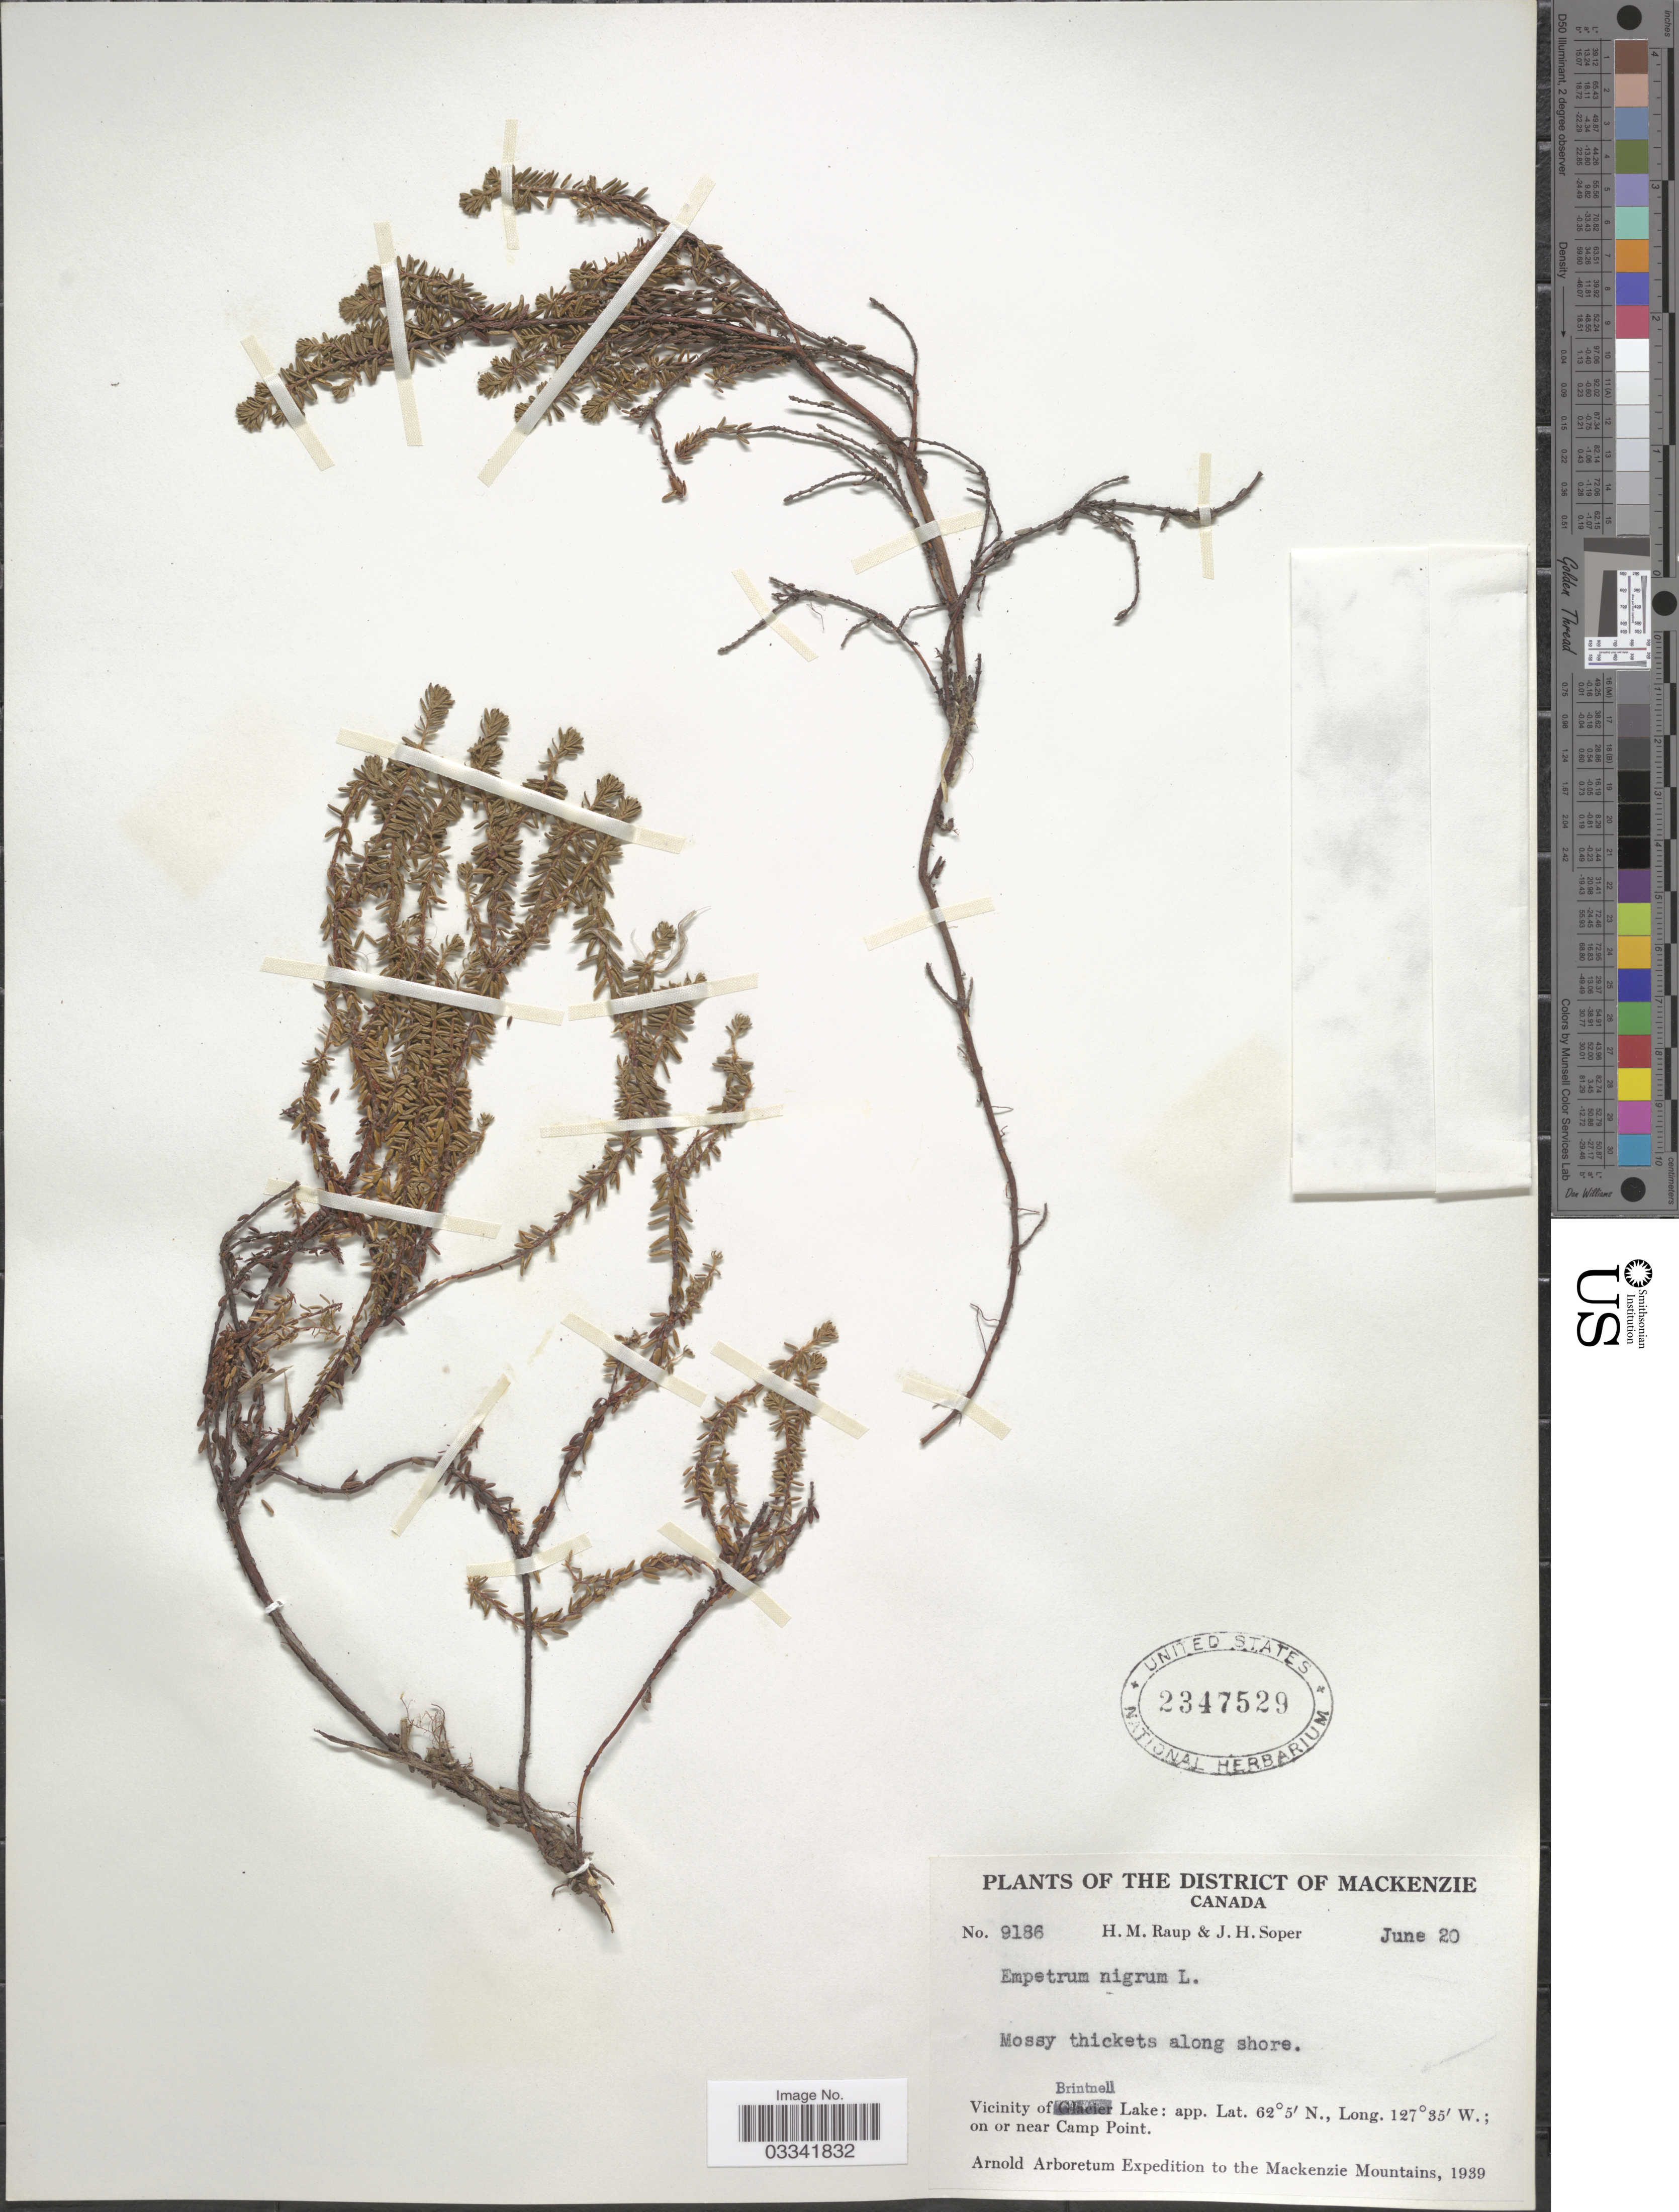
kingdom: Plantae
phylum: Tracheophyta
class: Magnoliopsida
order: Ericales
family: Ericaceae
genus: Empetrum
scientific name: Empetrum nigrum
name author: L.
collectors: H. Raup & J. H. Soper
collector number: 9186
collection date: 1939-06-20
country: Canada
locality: The District of Mackenzie. Vicinity of Brintnell Lake. On or near Camp Point. Mackenzie Mountains.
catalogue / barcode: US 2347529